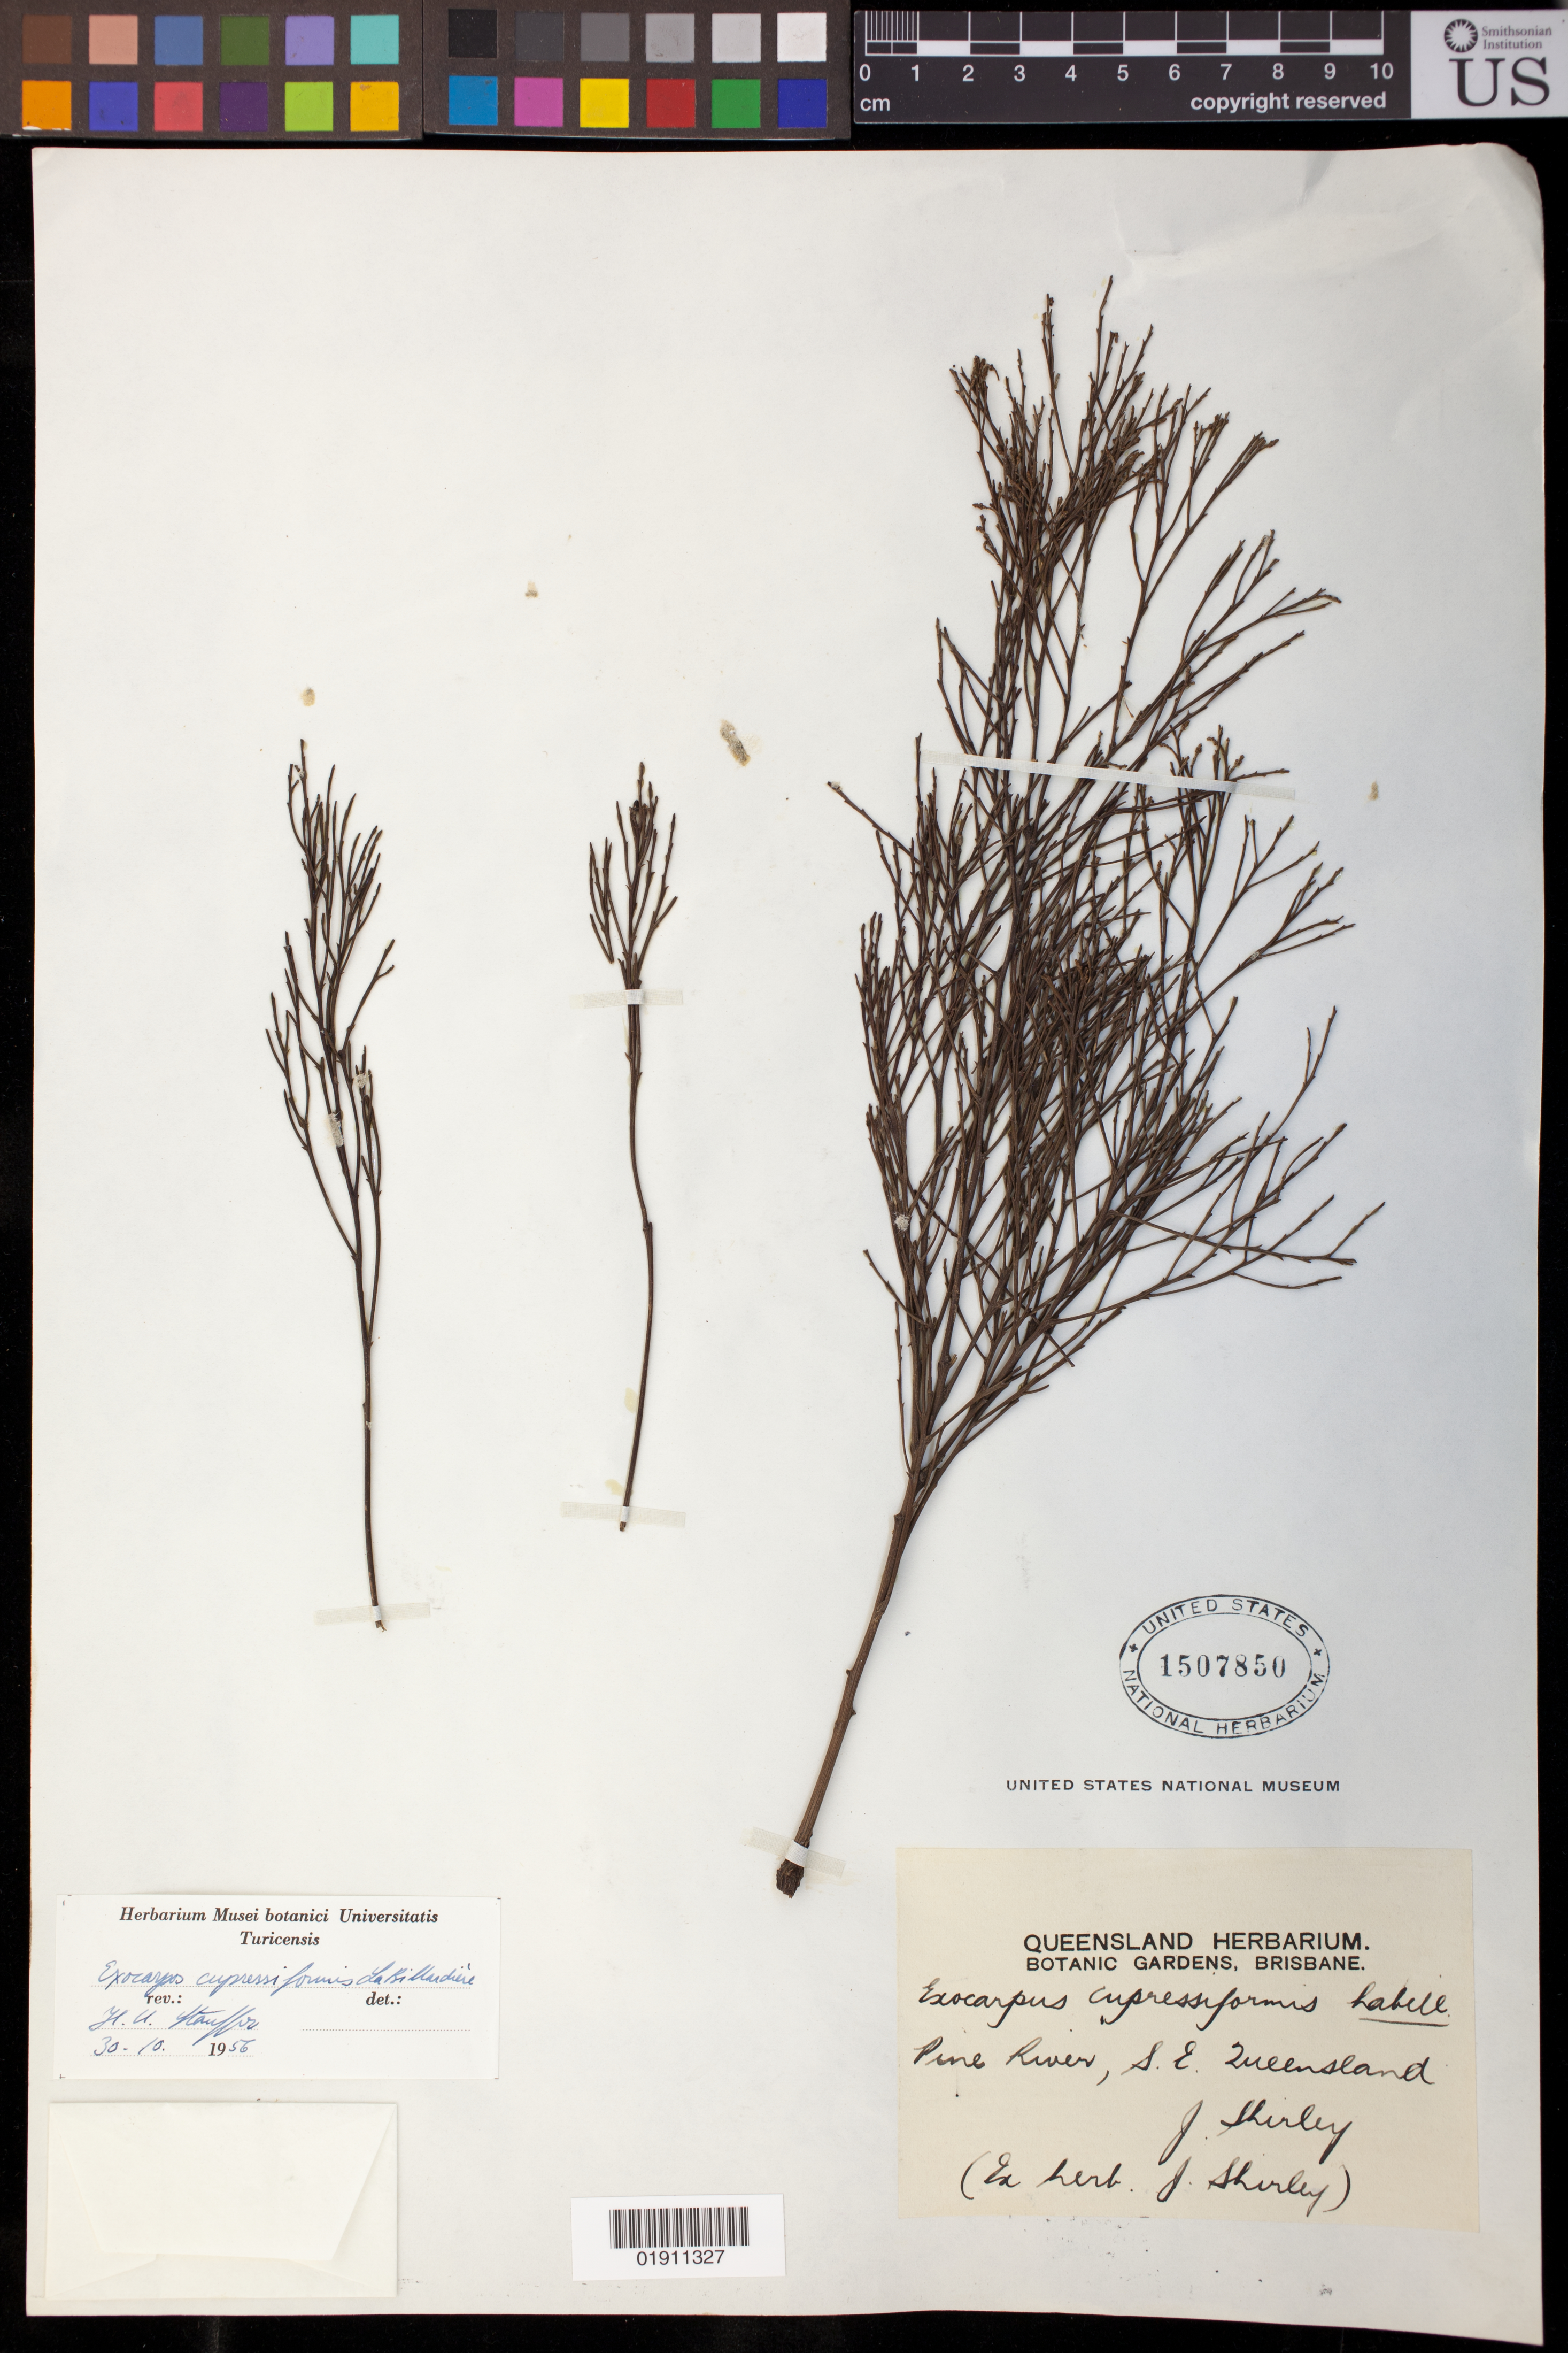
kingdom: Plantae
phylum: Tracheophyta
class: Magnoliopsida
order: Santalales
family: Santalaceae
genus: Exocarpos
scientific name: Exocarpos cupressiformis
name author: Labill.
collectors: J. Shirley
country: Australia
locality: Pine River, S.E. Queensland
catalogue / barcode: US 1507850